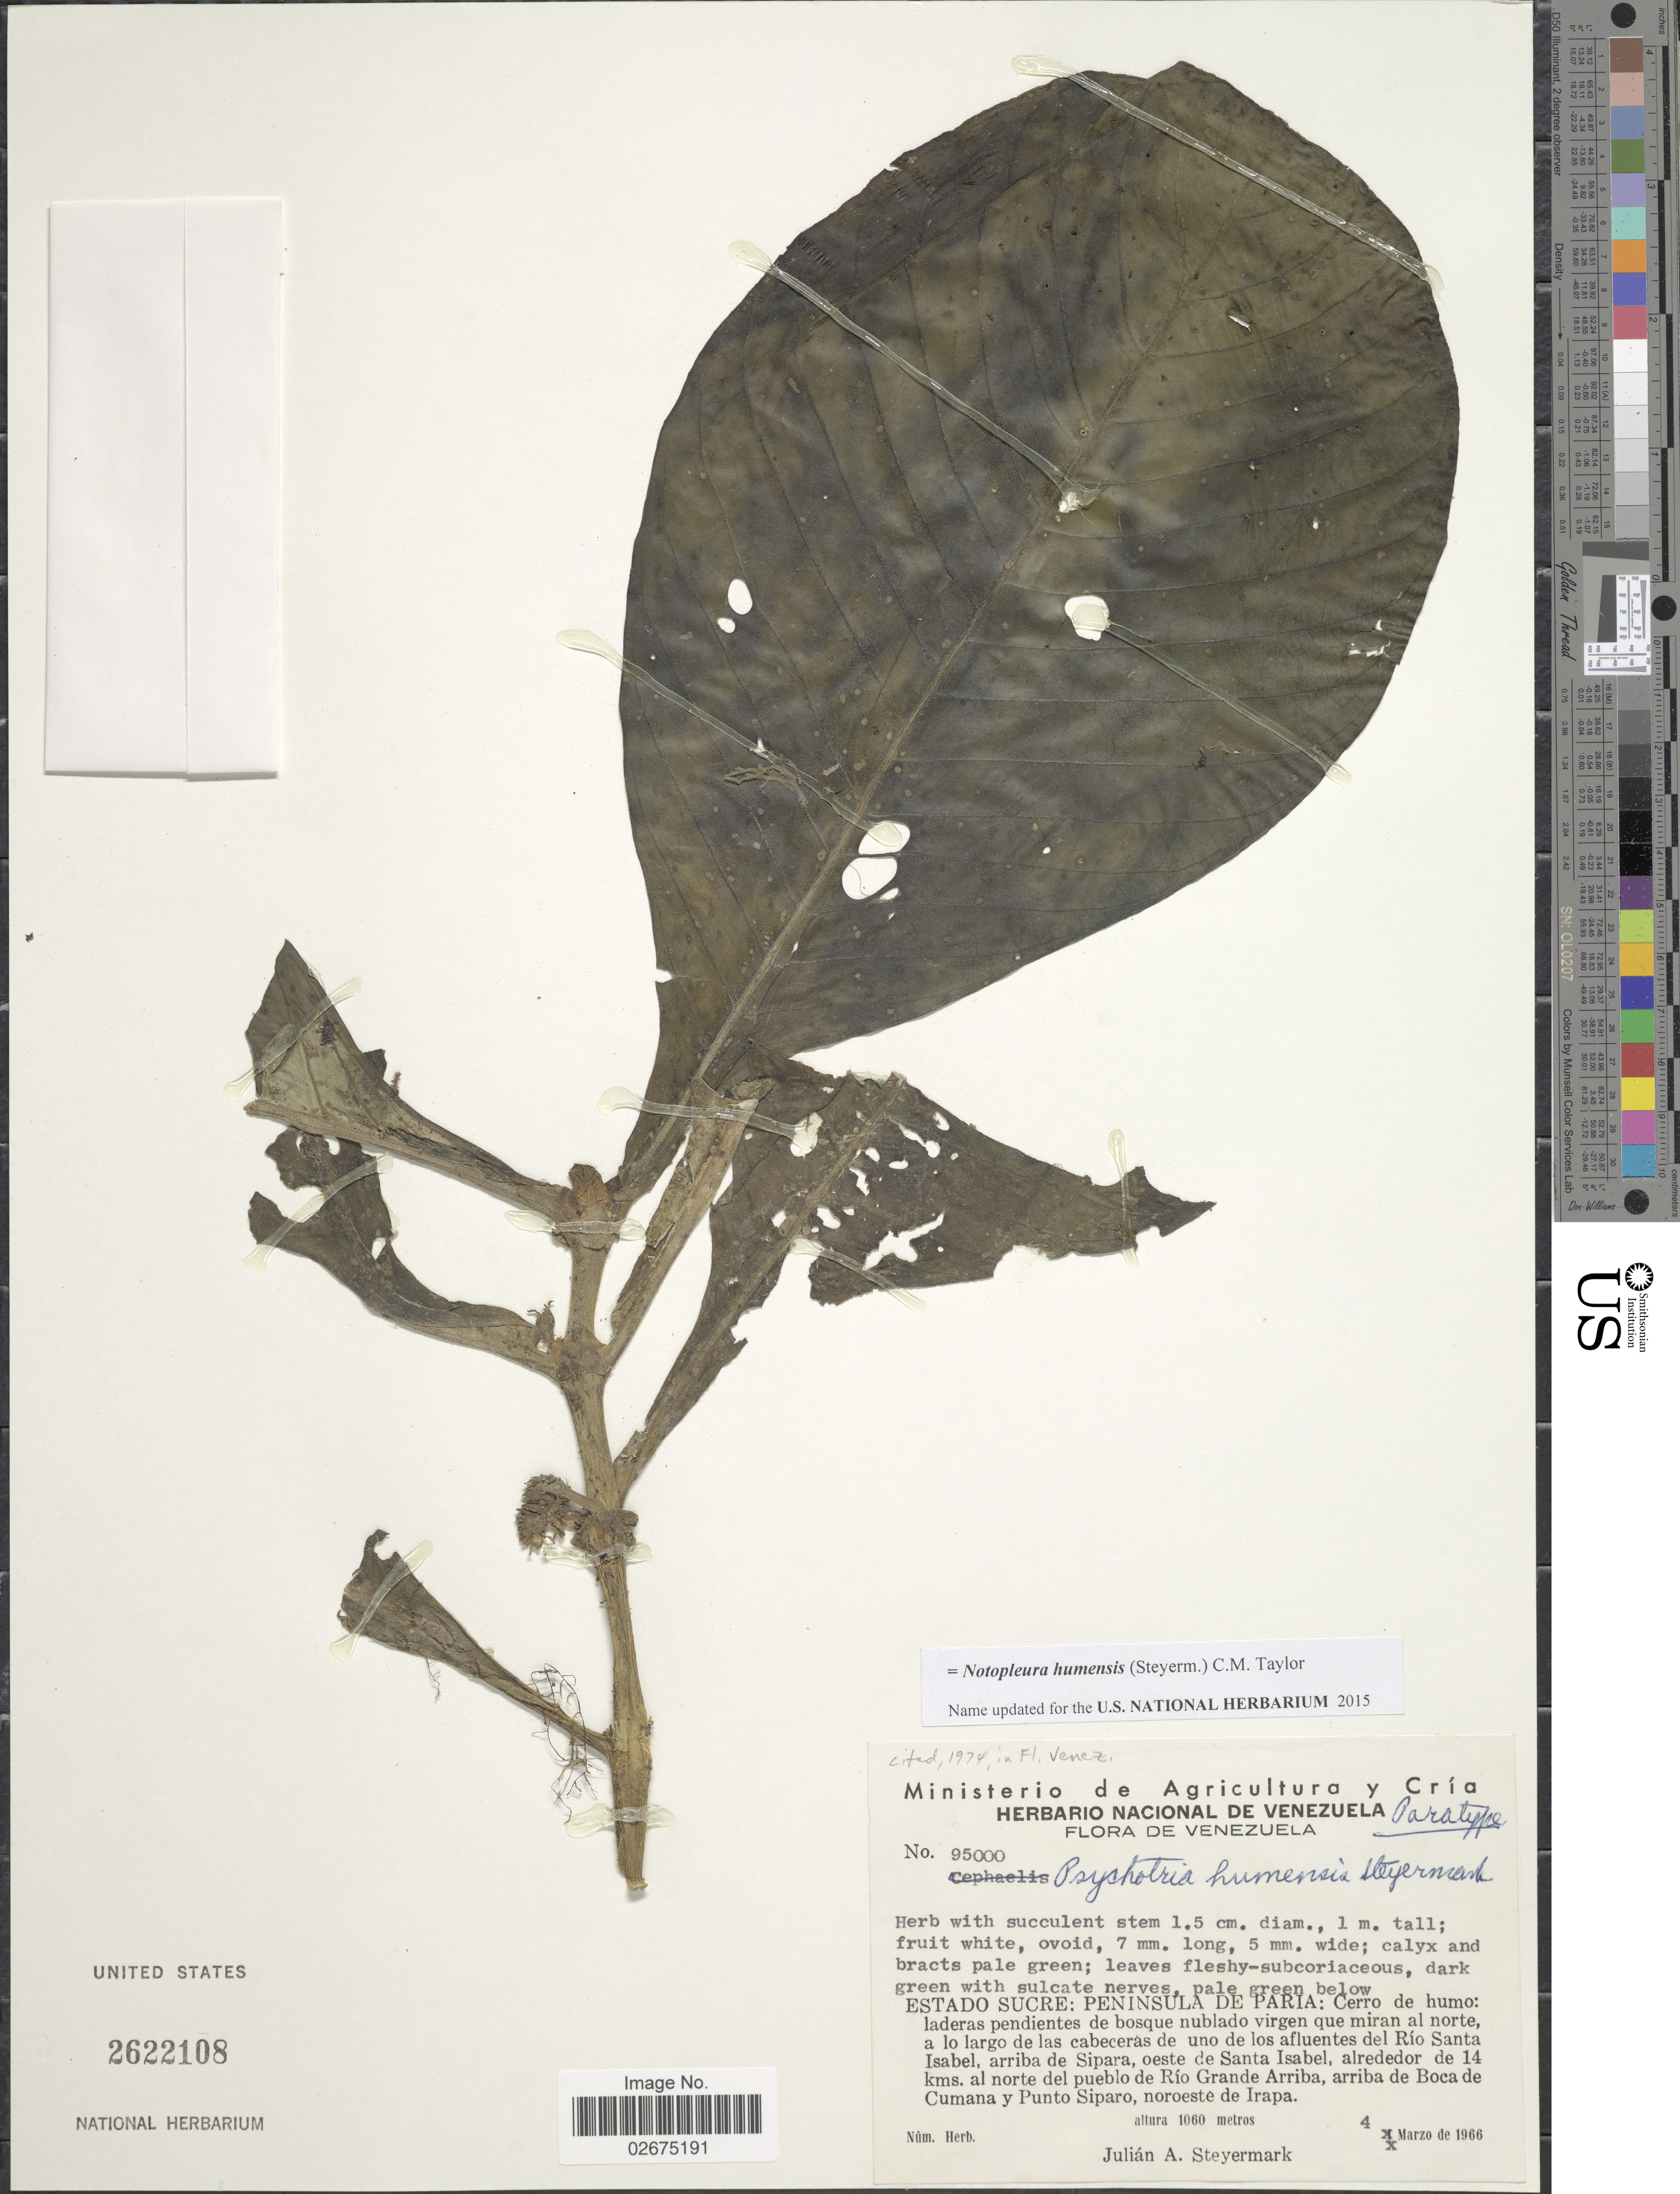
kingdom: Plantae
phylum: Tracheophyta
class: Magnoliopsida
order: Gentianales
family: Rubiaceae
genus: Notopleura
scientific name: Notopleura humensis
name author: (Steyerm.) C.M. Taylor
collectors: J. Steyermark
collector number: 95000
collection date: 1966-03-04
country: Venezuela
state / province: Sucre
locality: Peninsula de Paria: Cerro de humo: laderas pendientes de bosque nublado virgen que miran al norte, a lo largo de las cabeceras de uno de los afluentes del Rio Santa Isabel, arriba de Sipara, oeste de Santa Isabel, alrededore de 14 kms. al norte del pueblo de Rio Grande Arriba, arriba de Boca de Cumana y Punto Siparo, noroeste de Irapa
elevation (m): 1060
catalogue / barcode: US 2622108